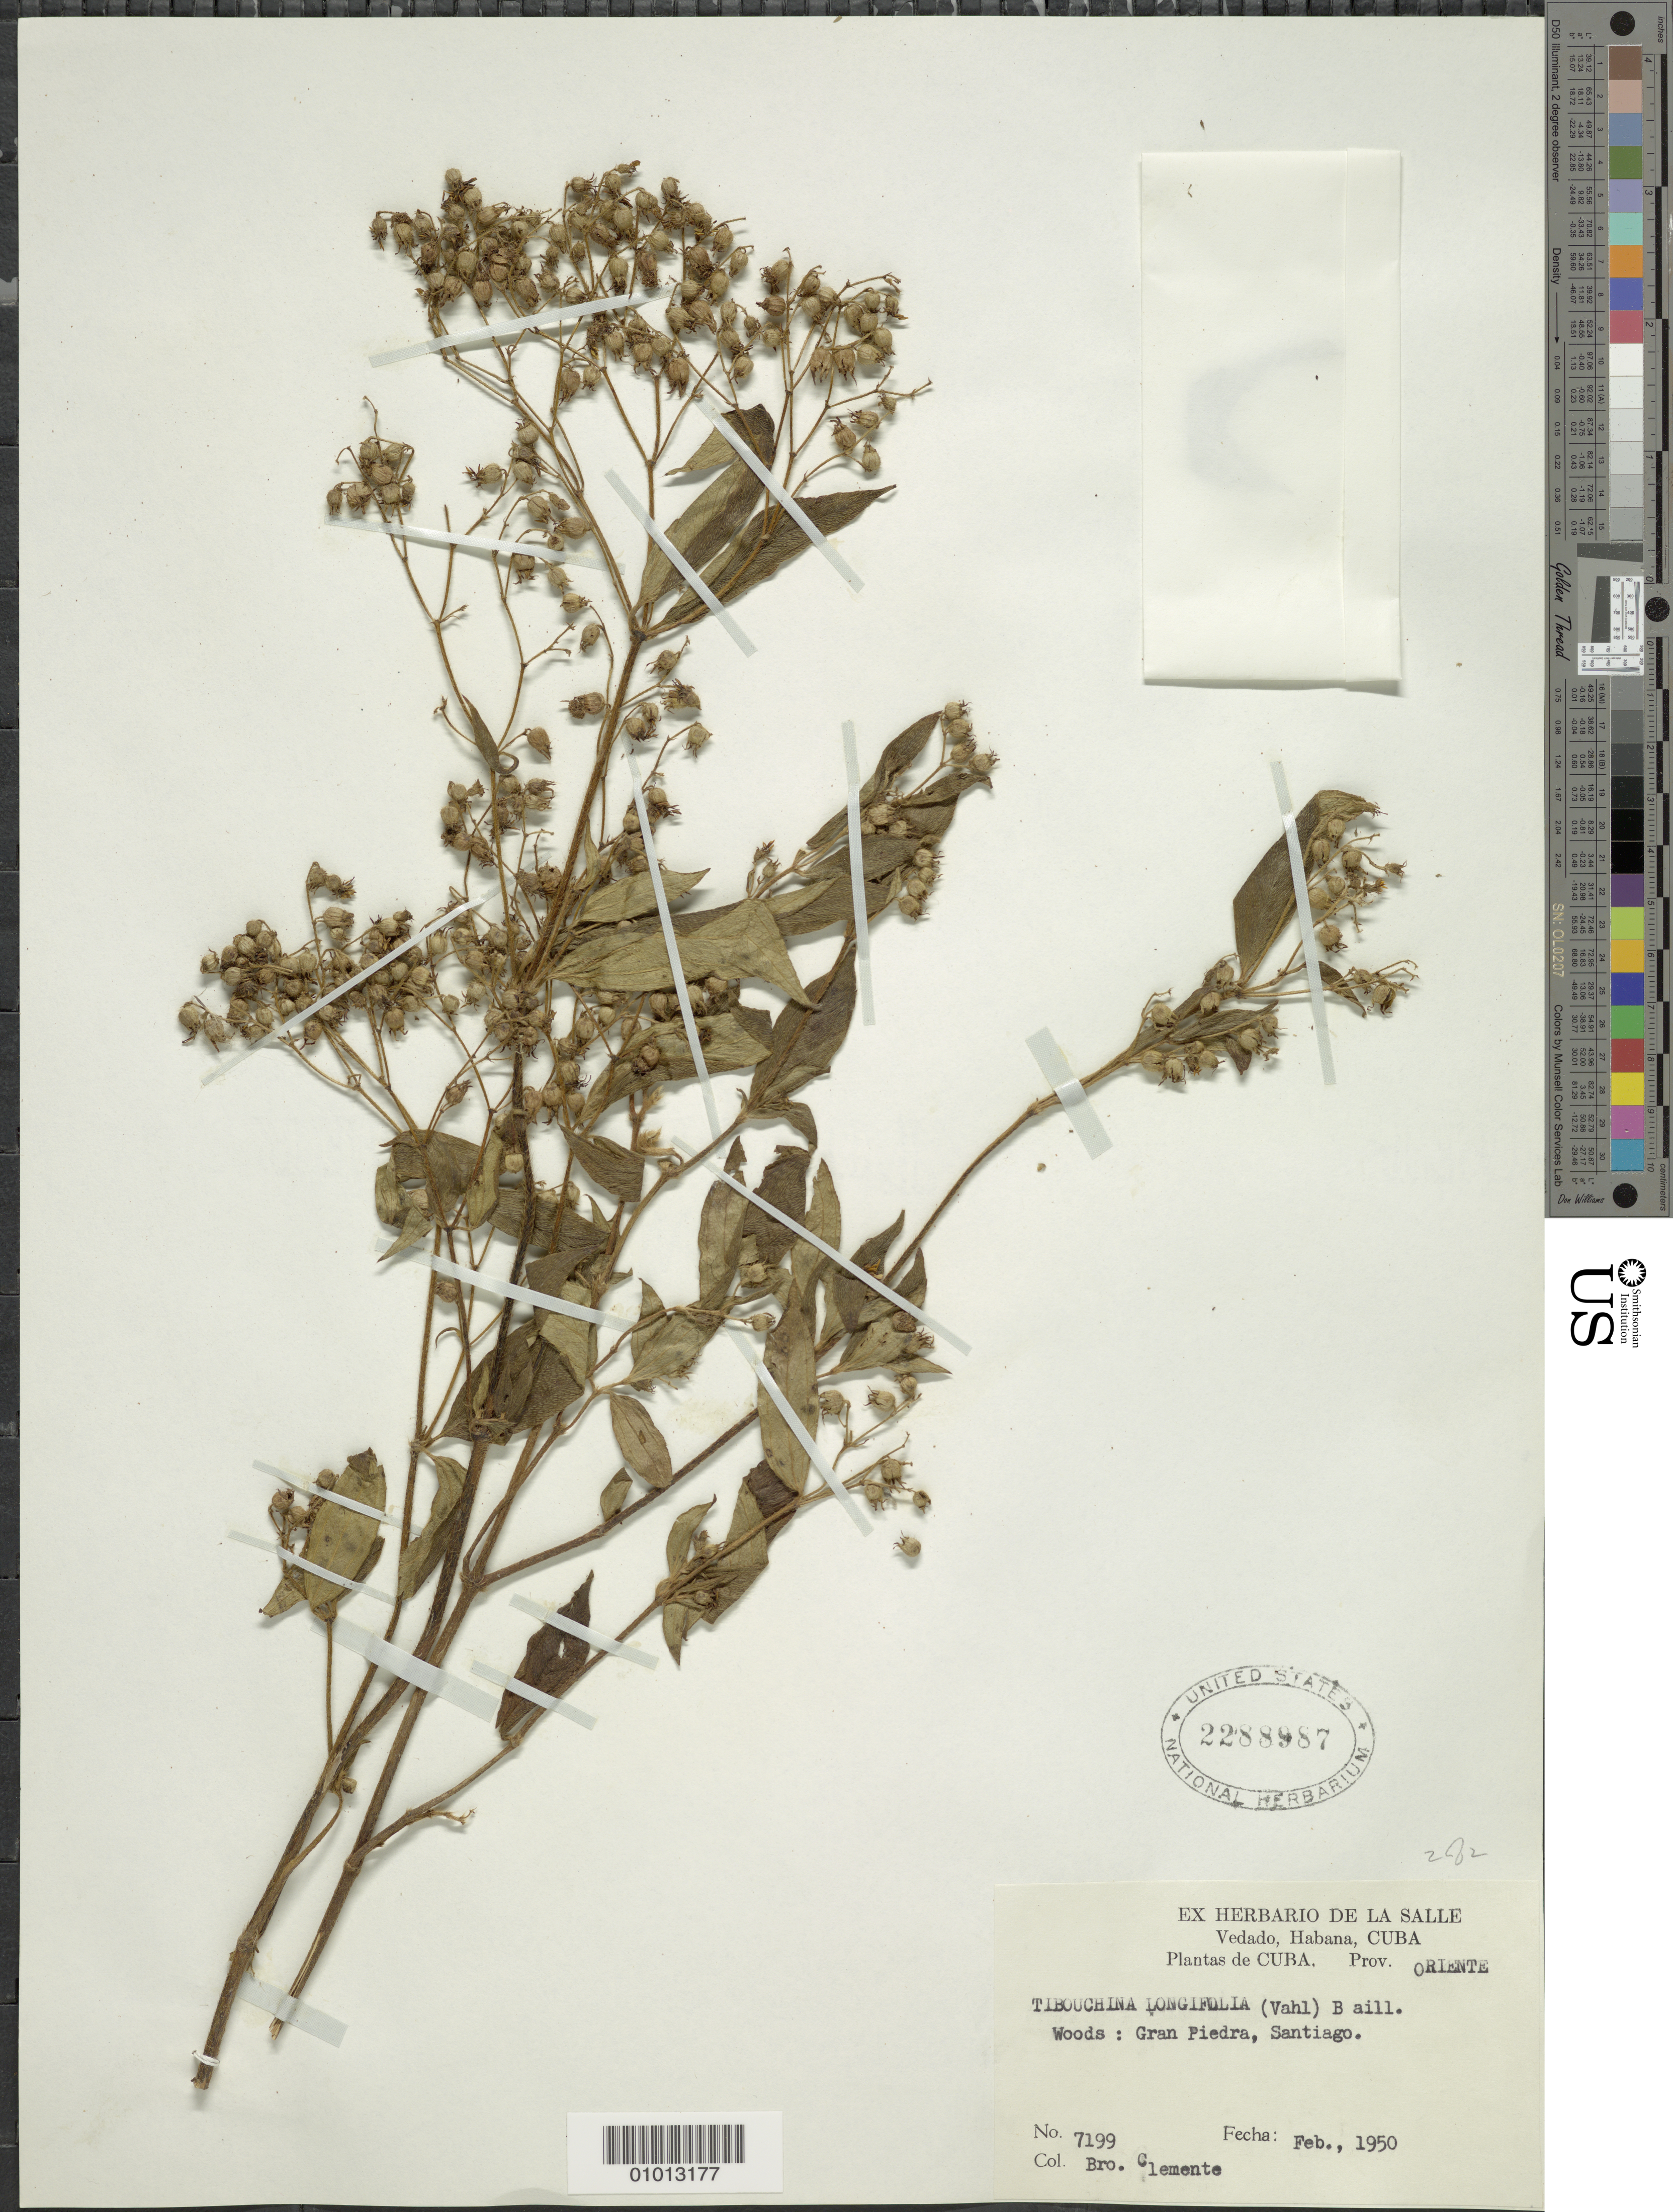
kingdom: Plantae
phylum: Tracheophyta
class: Magnoliopsida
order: Myrtales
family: Melastomataceae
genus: Chaetogastra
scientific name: Chaetogastra longifolia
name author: (Vahl) DC.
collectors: Bro. Clemente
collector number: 7199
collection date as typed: Feb 1950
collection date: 1950-02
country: Cuba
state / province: Santiago de Cuba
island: Cuba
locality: Gran Piedra, Santiago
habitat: Woods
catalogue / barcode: US 2288987